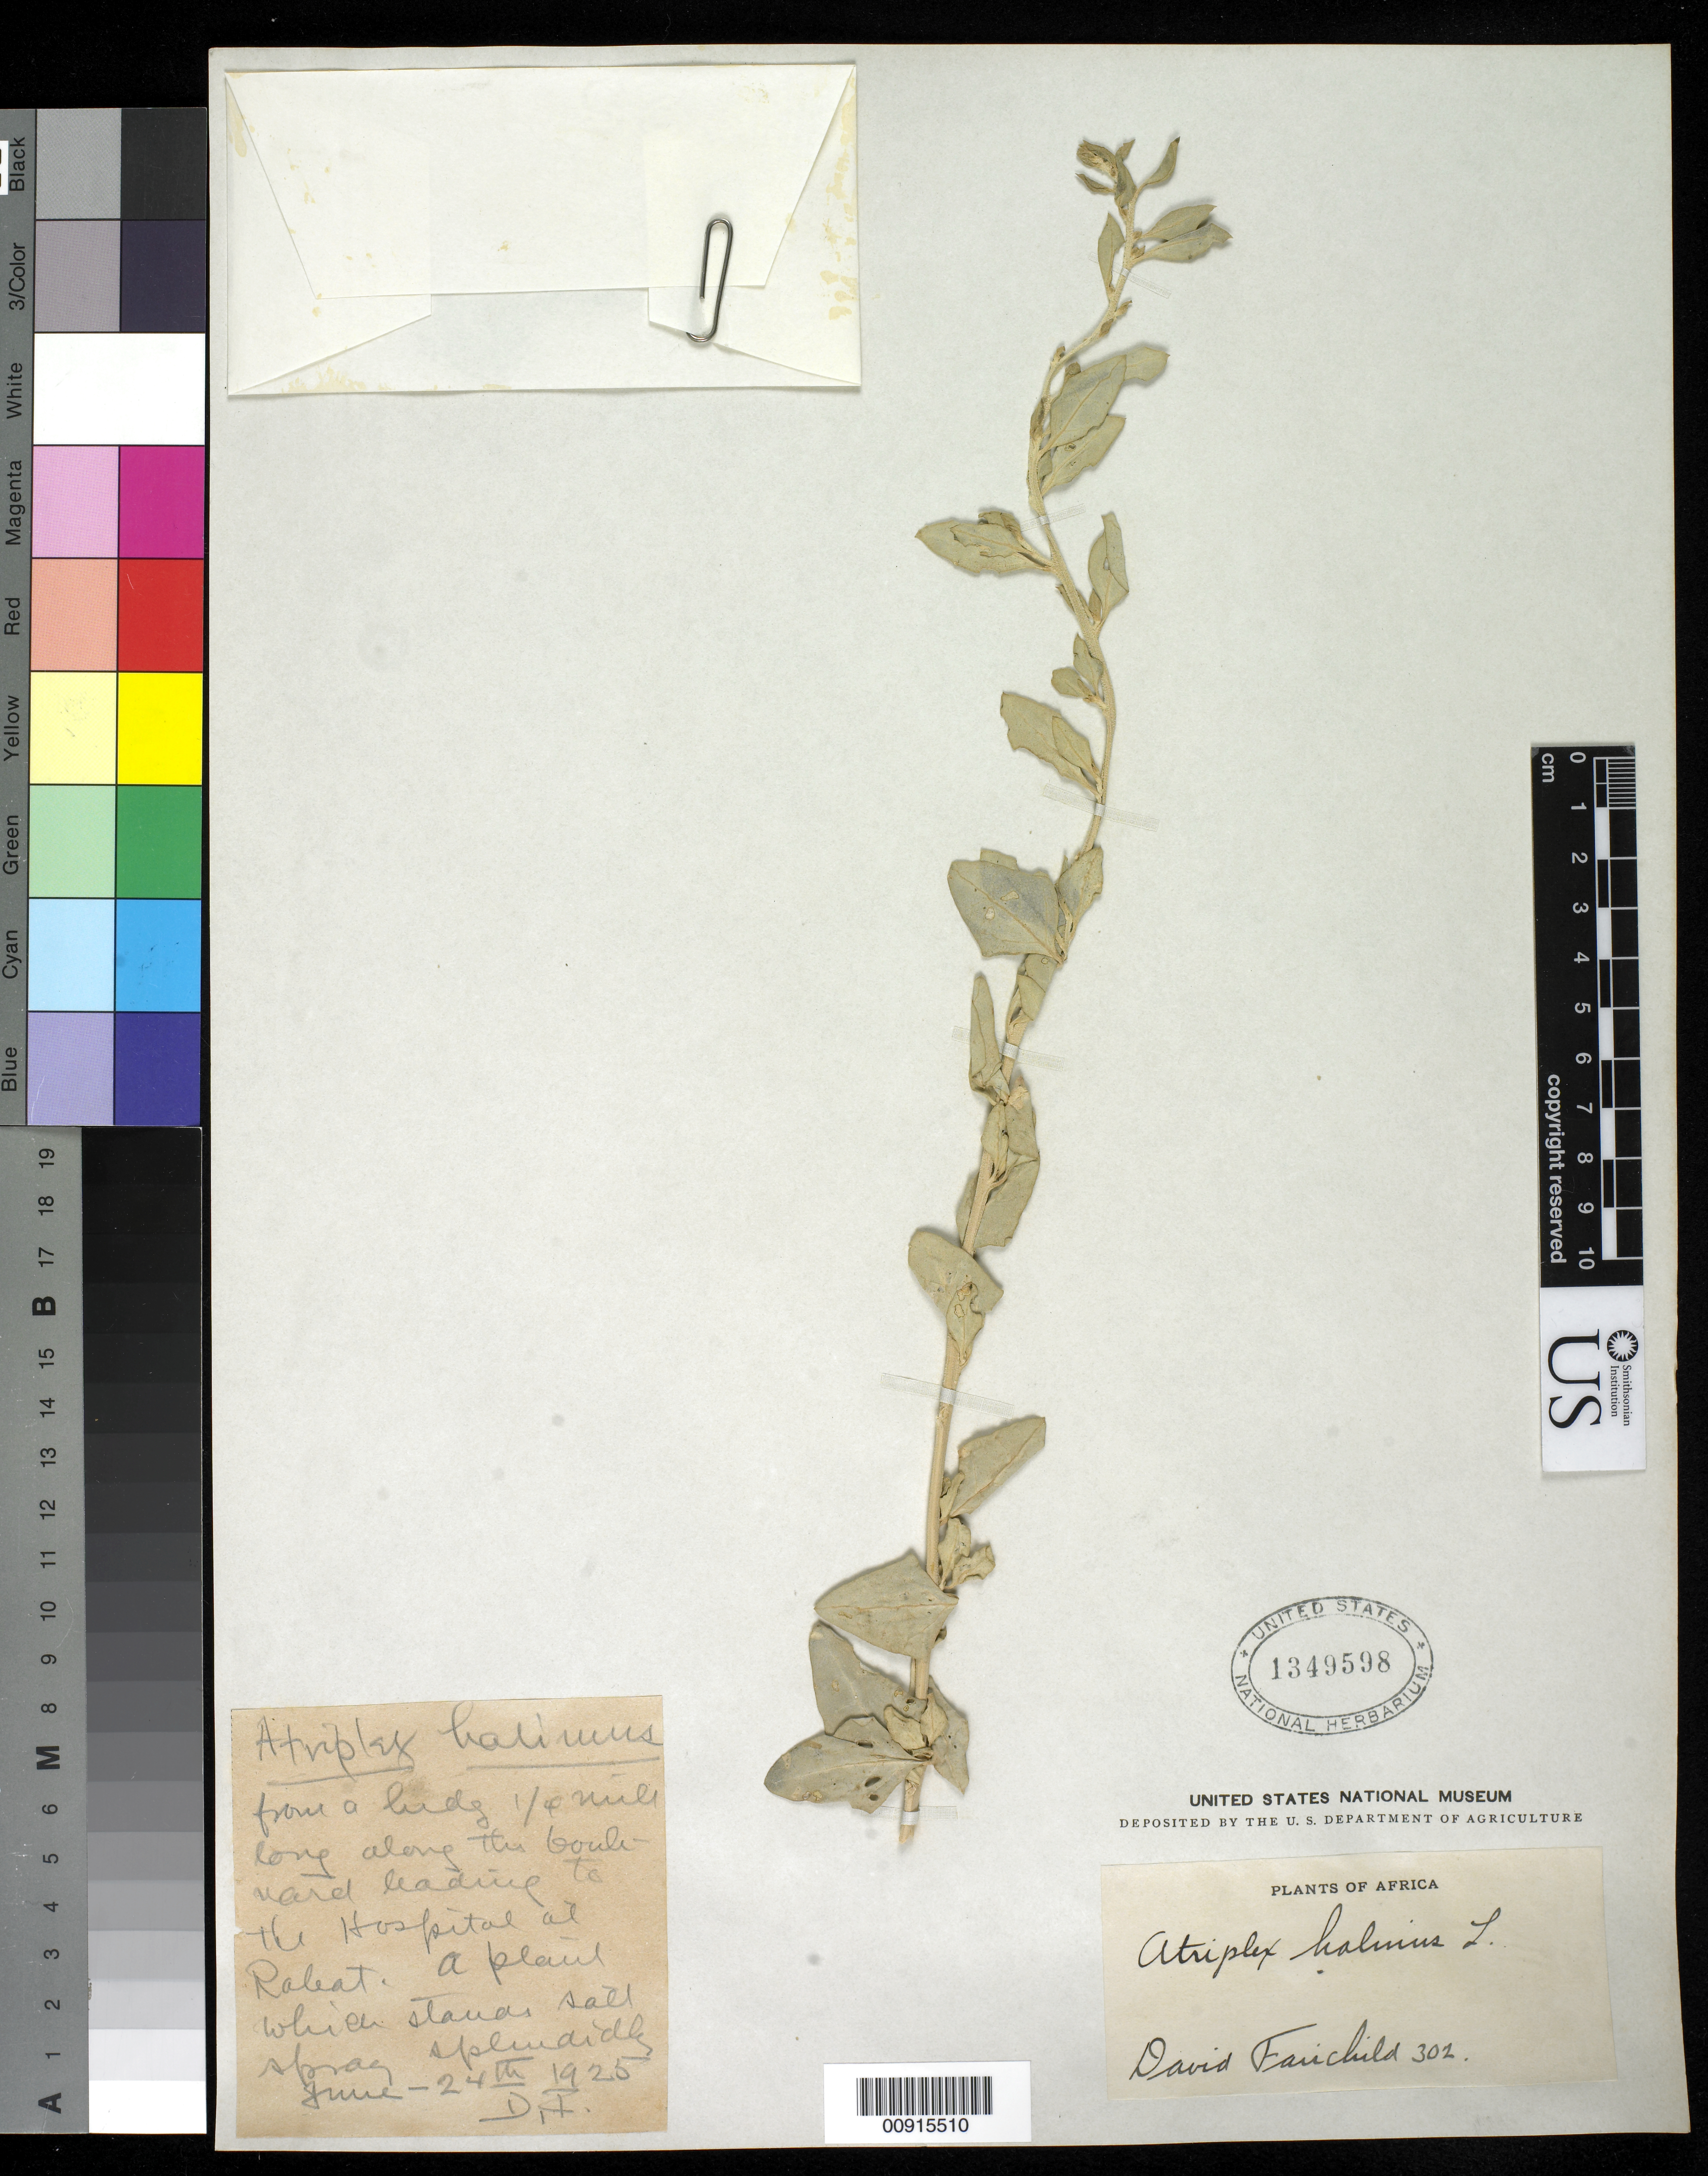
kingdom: Plantae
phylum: Tracheophyta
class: Magnoliopsida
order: Caryophyllales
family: Amaranthaceae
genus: Atriplex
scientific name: Atriplex halimus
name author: L.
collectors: D. Fairchild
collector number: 302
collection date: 1925-06-24/1925-06-25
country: Morocco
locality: .25m along the boulivard leading to the hospital at Rabat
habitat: Aplant that stands salt spray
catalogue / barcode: US 1349598